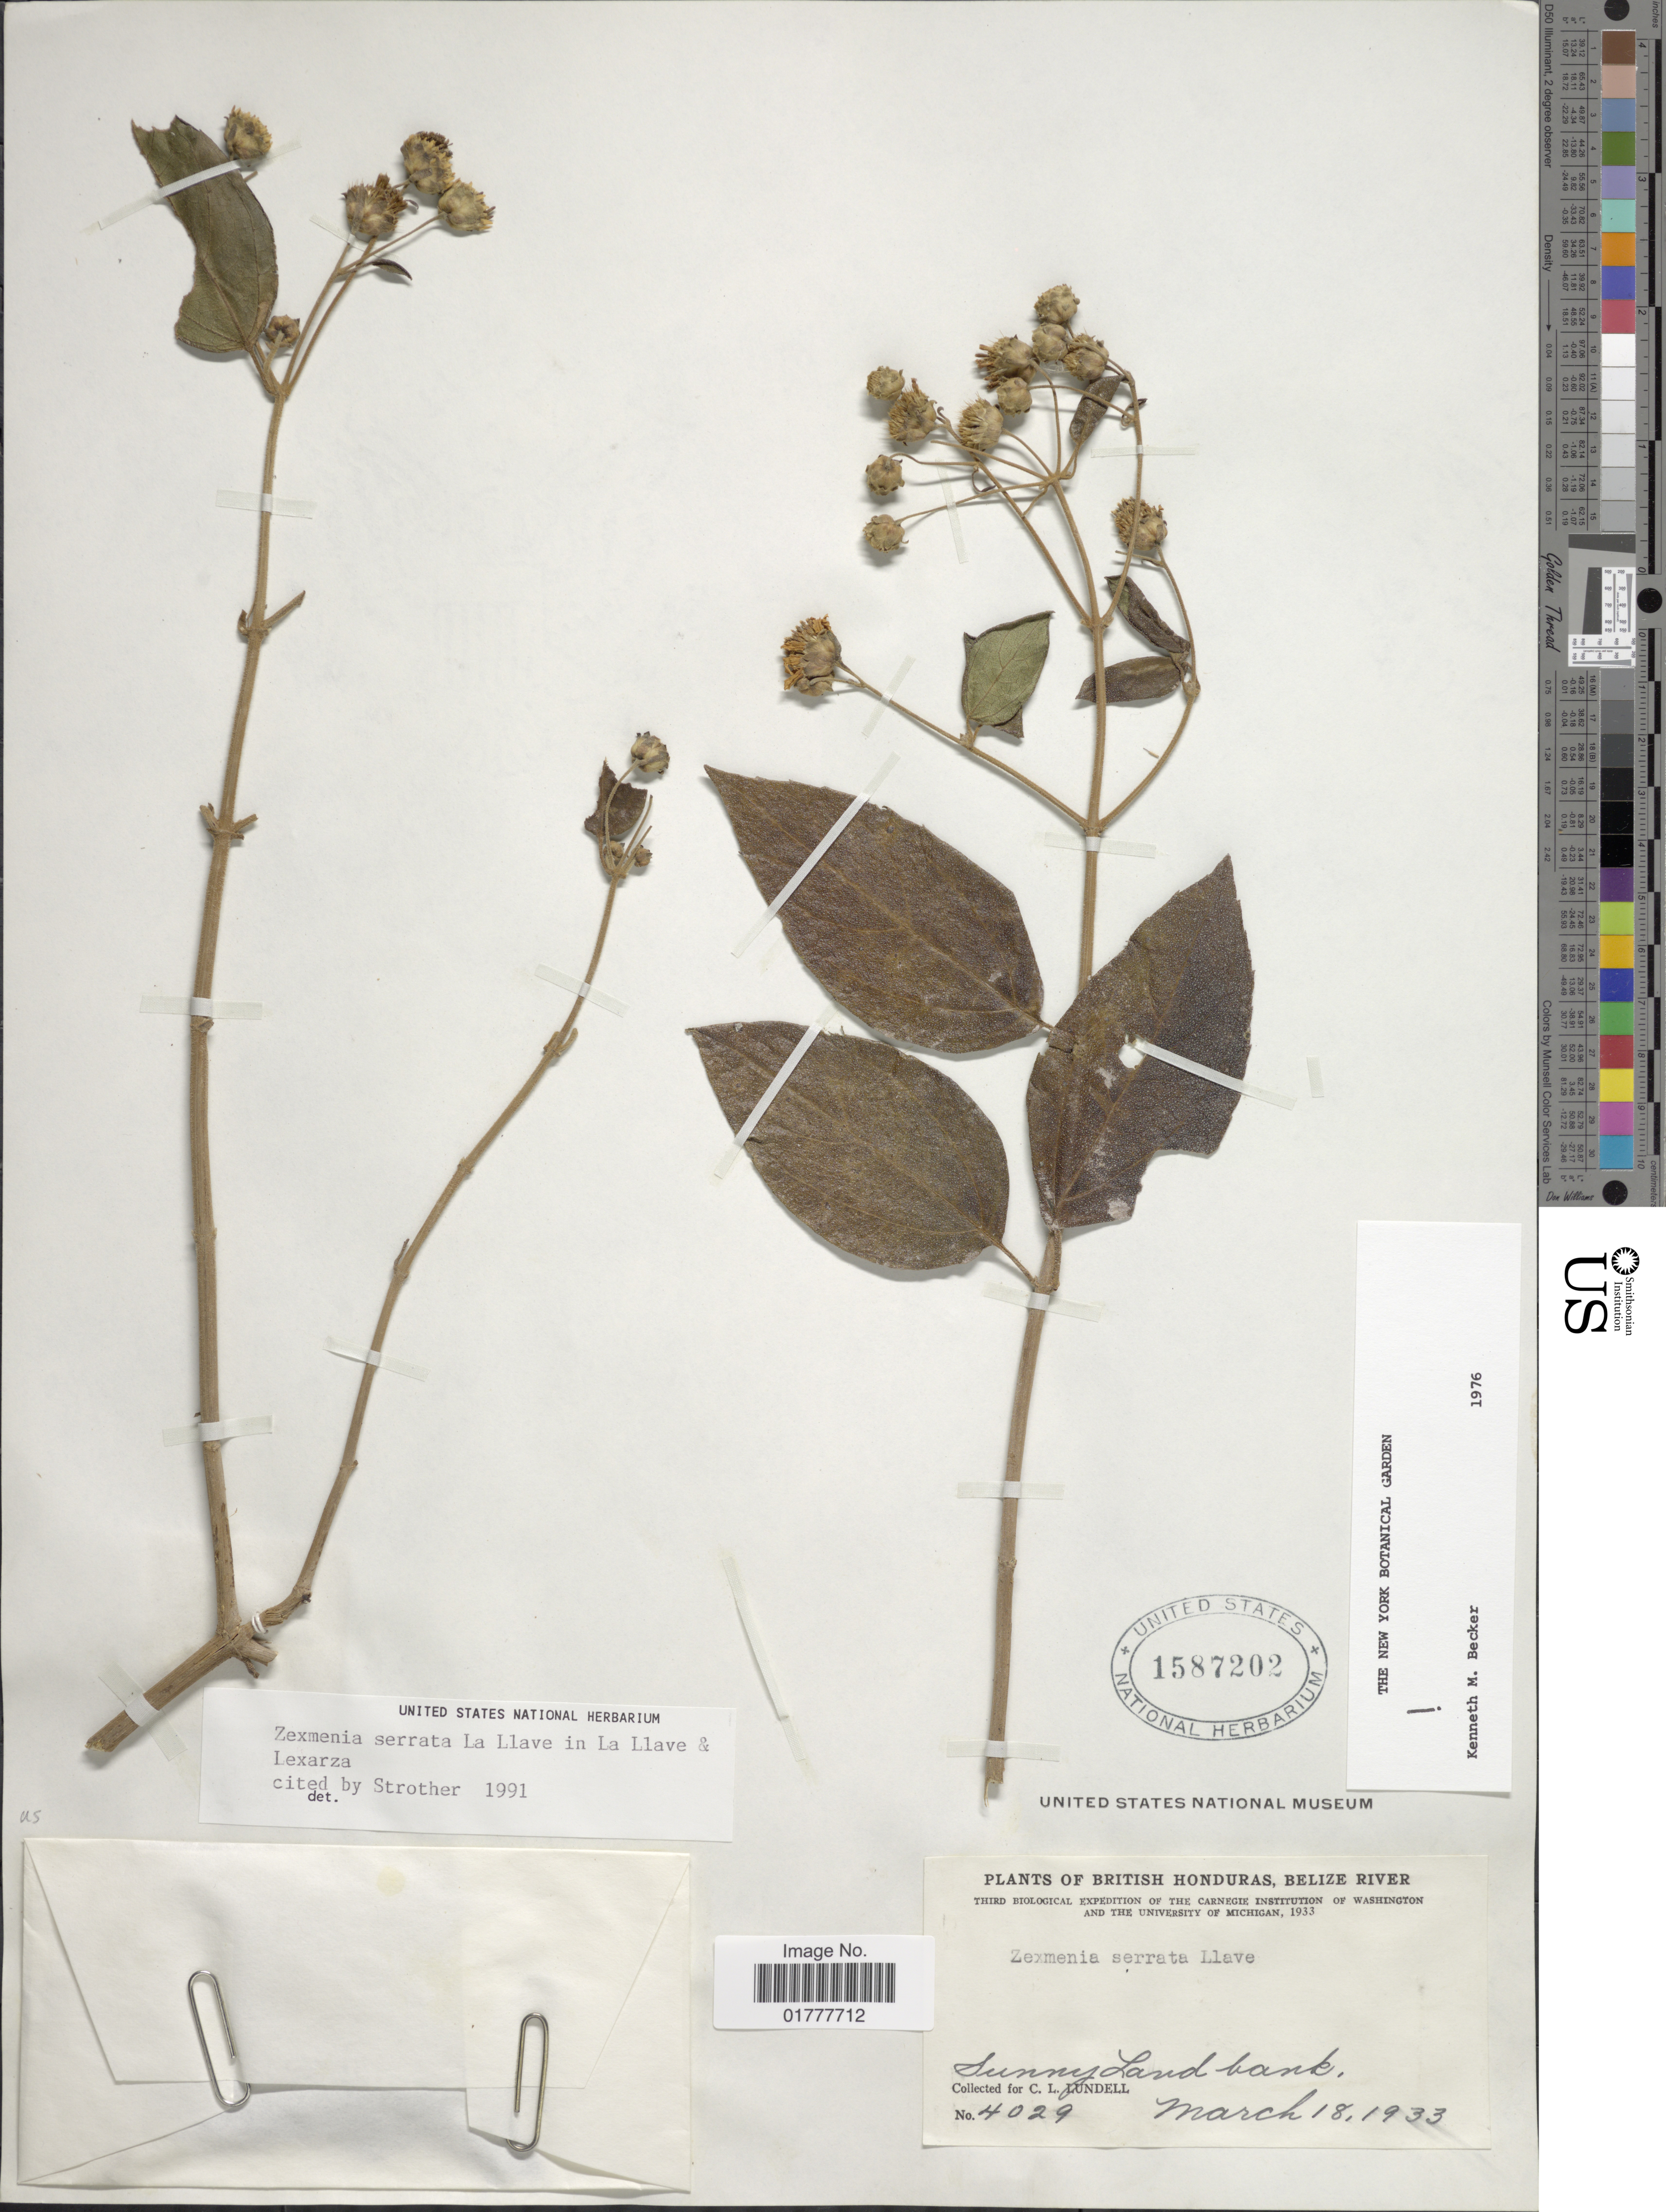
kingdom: Plantae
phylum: Tracheophyta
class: Magnoliopsida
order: Asterales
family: Asteraceae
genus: Zexmenia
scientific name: Zexmenia serrata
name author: La Llave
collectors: C. L. Lundell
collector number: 4029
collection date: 1933-03-18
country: Belize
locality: British Honduras, Sunny Land bank. Belize River.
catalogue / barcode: US 1587202